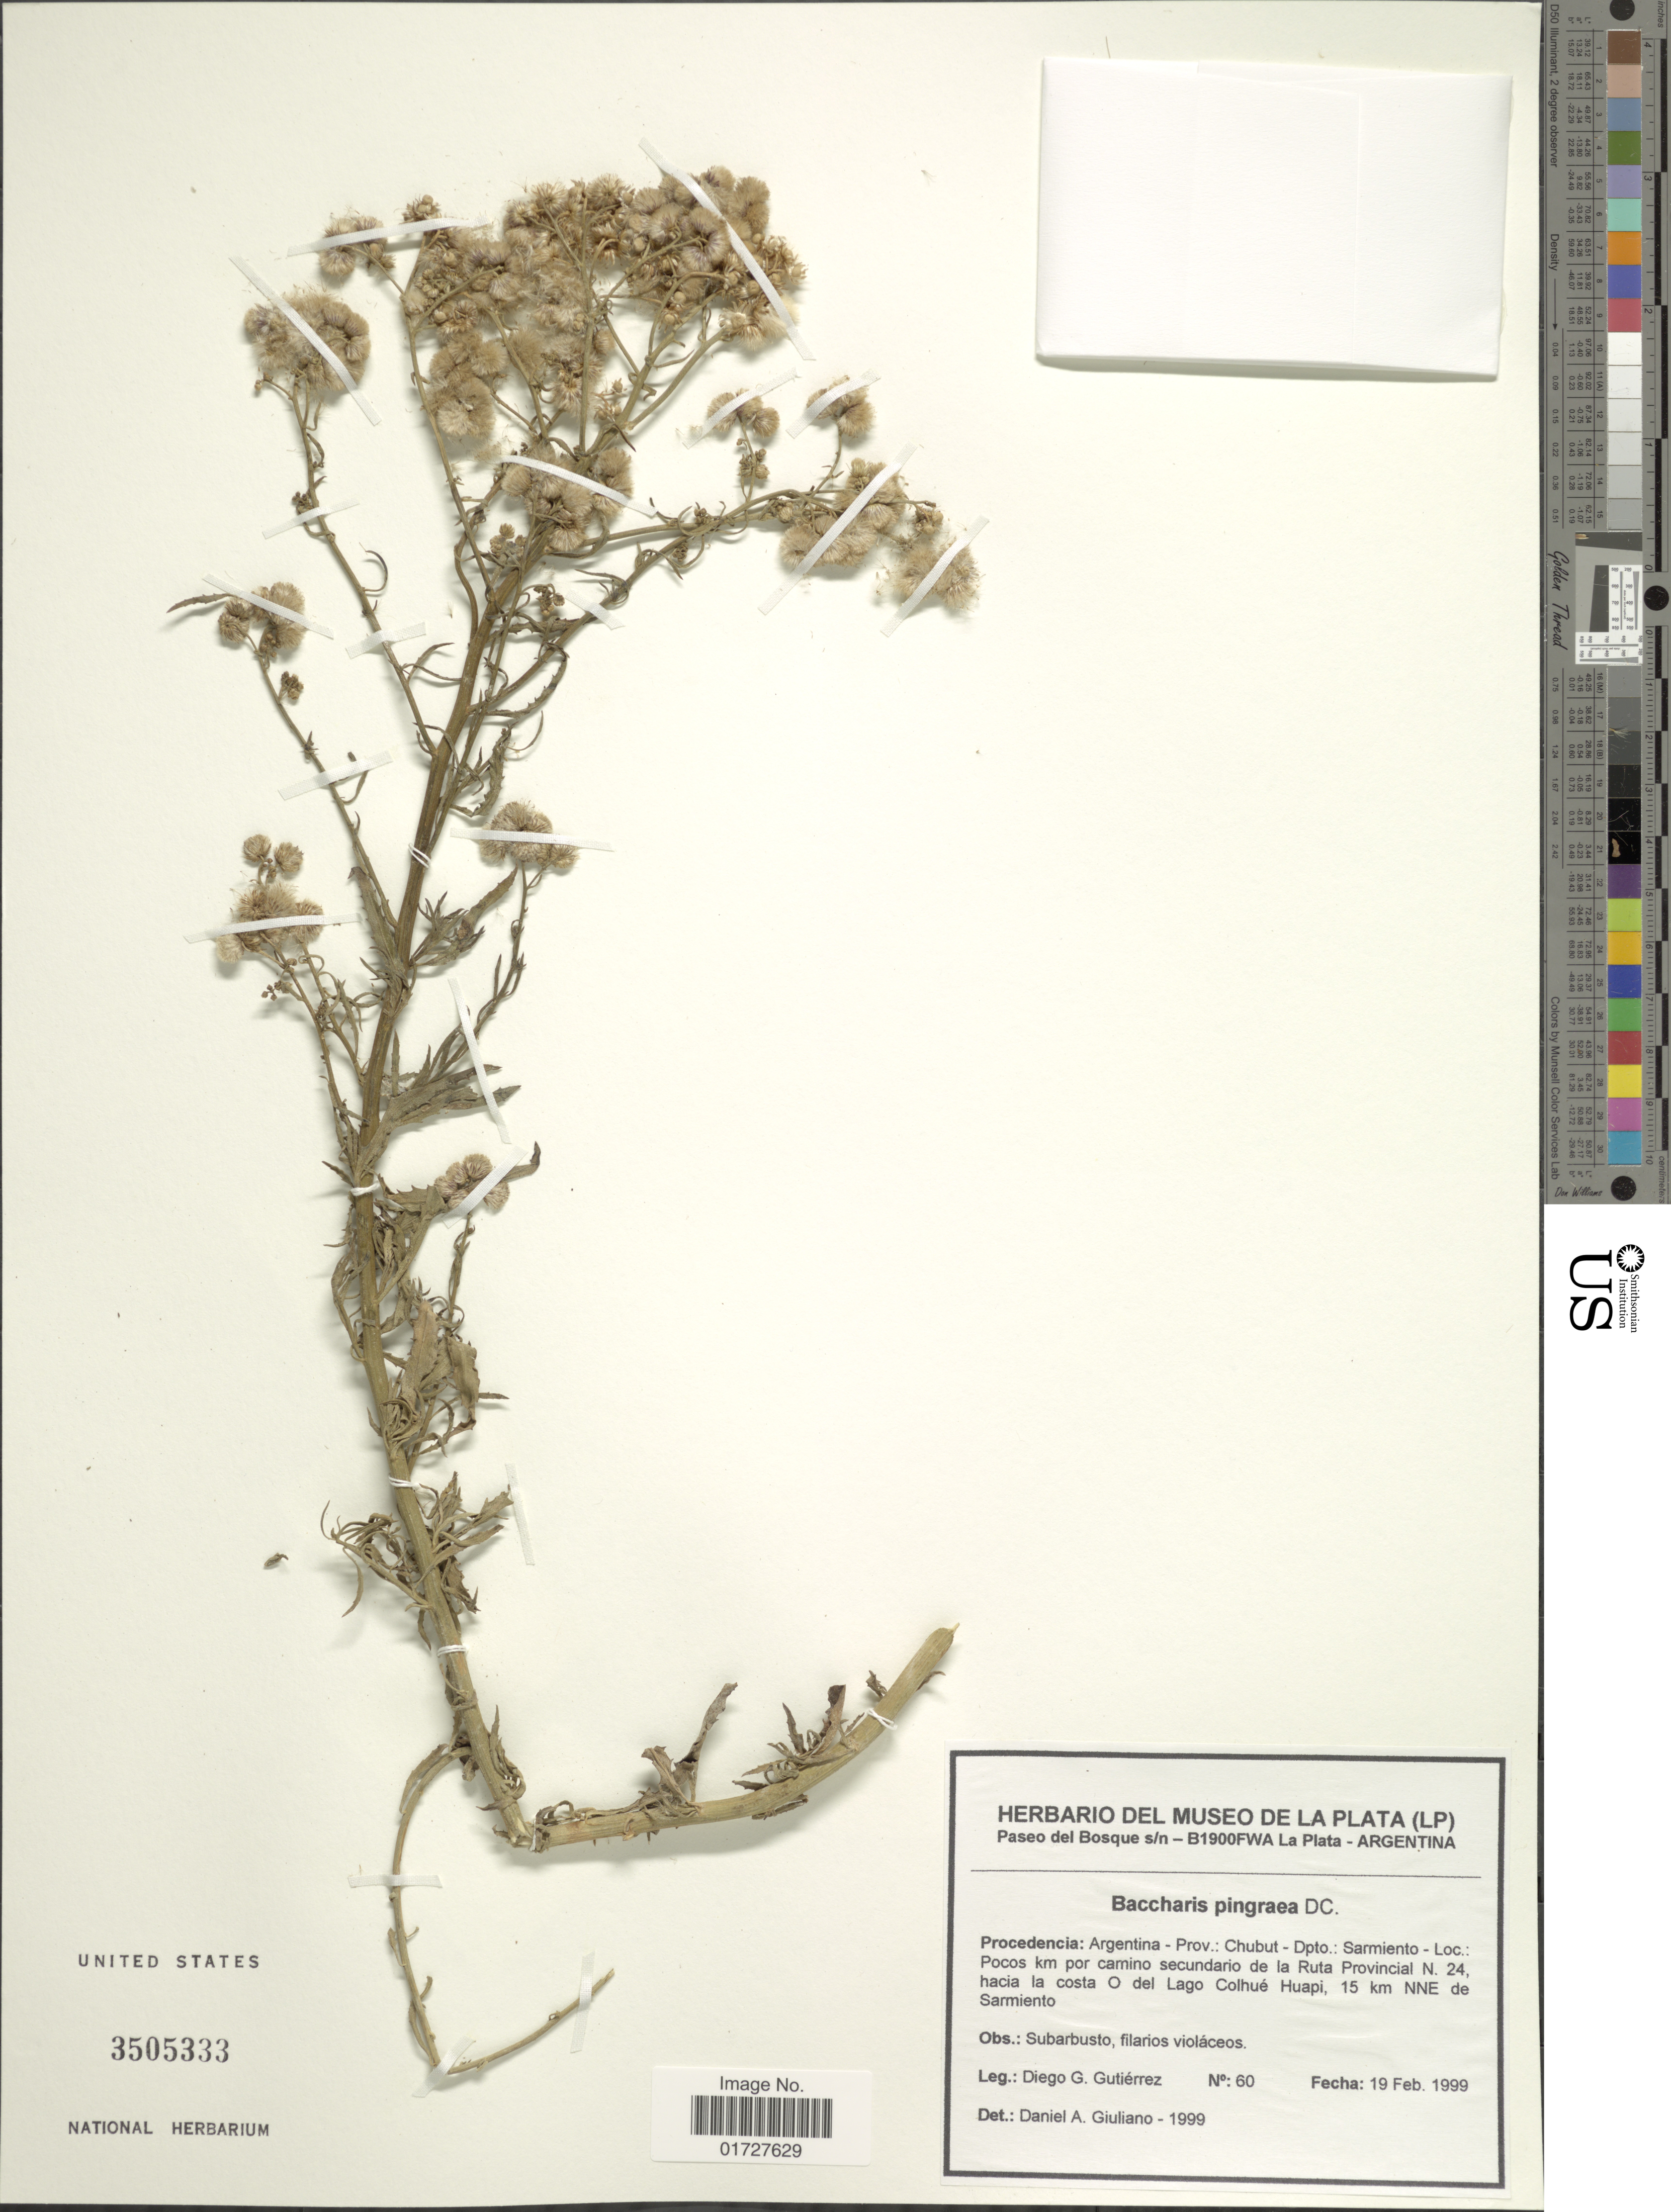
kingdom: Plantae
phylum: Tracheophyta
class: Magnoliopsida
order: Asterales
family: Asteraceae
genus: Baccharis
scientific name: Baccharis pingraea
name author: DC.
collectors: D. G. Gutiérrez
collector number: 60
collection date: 1999-02-19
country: Argentina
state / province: Chubut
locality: Dpto. Sarmiento, Pocos km por camino secundario de la Ruta Provincial N. 24, hacia la costa O del Lago Colhue Huapi, 15 km NNE de Sarmiento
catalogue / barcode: US 3505333